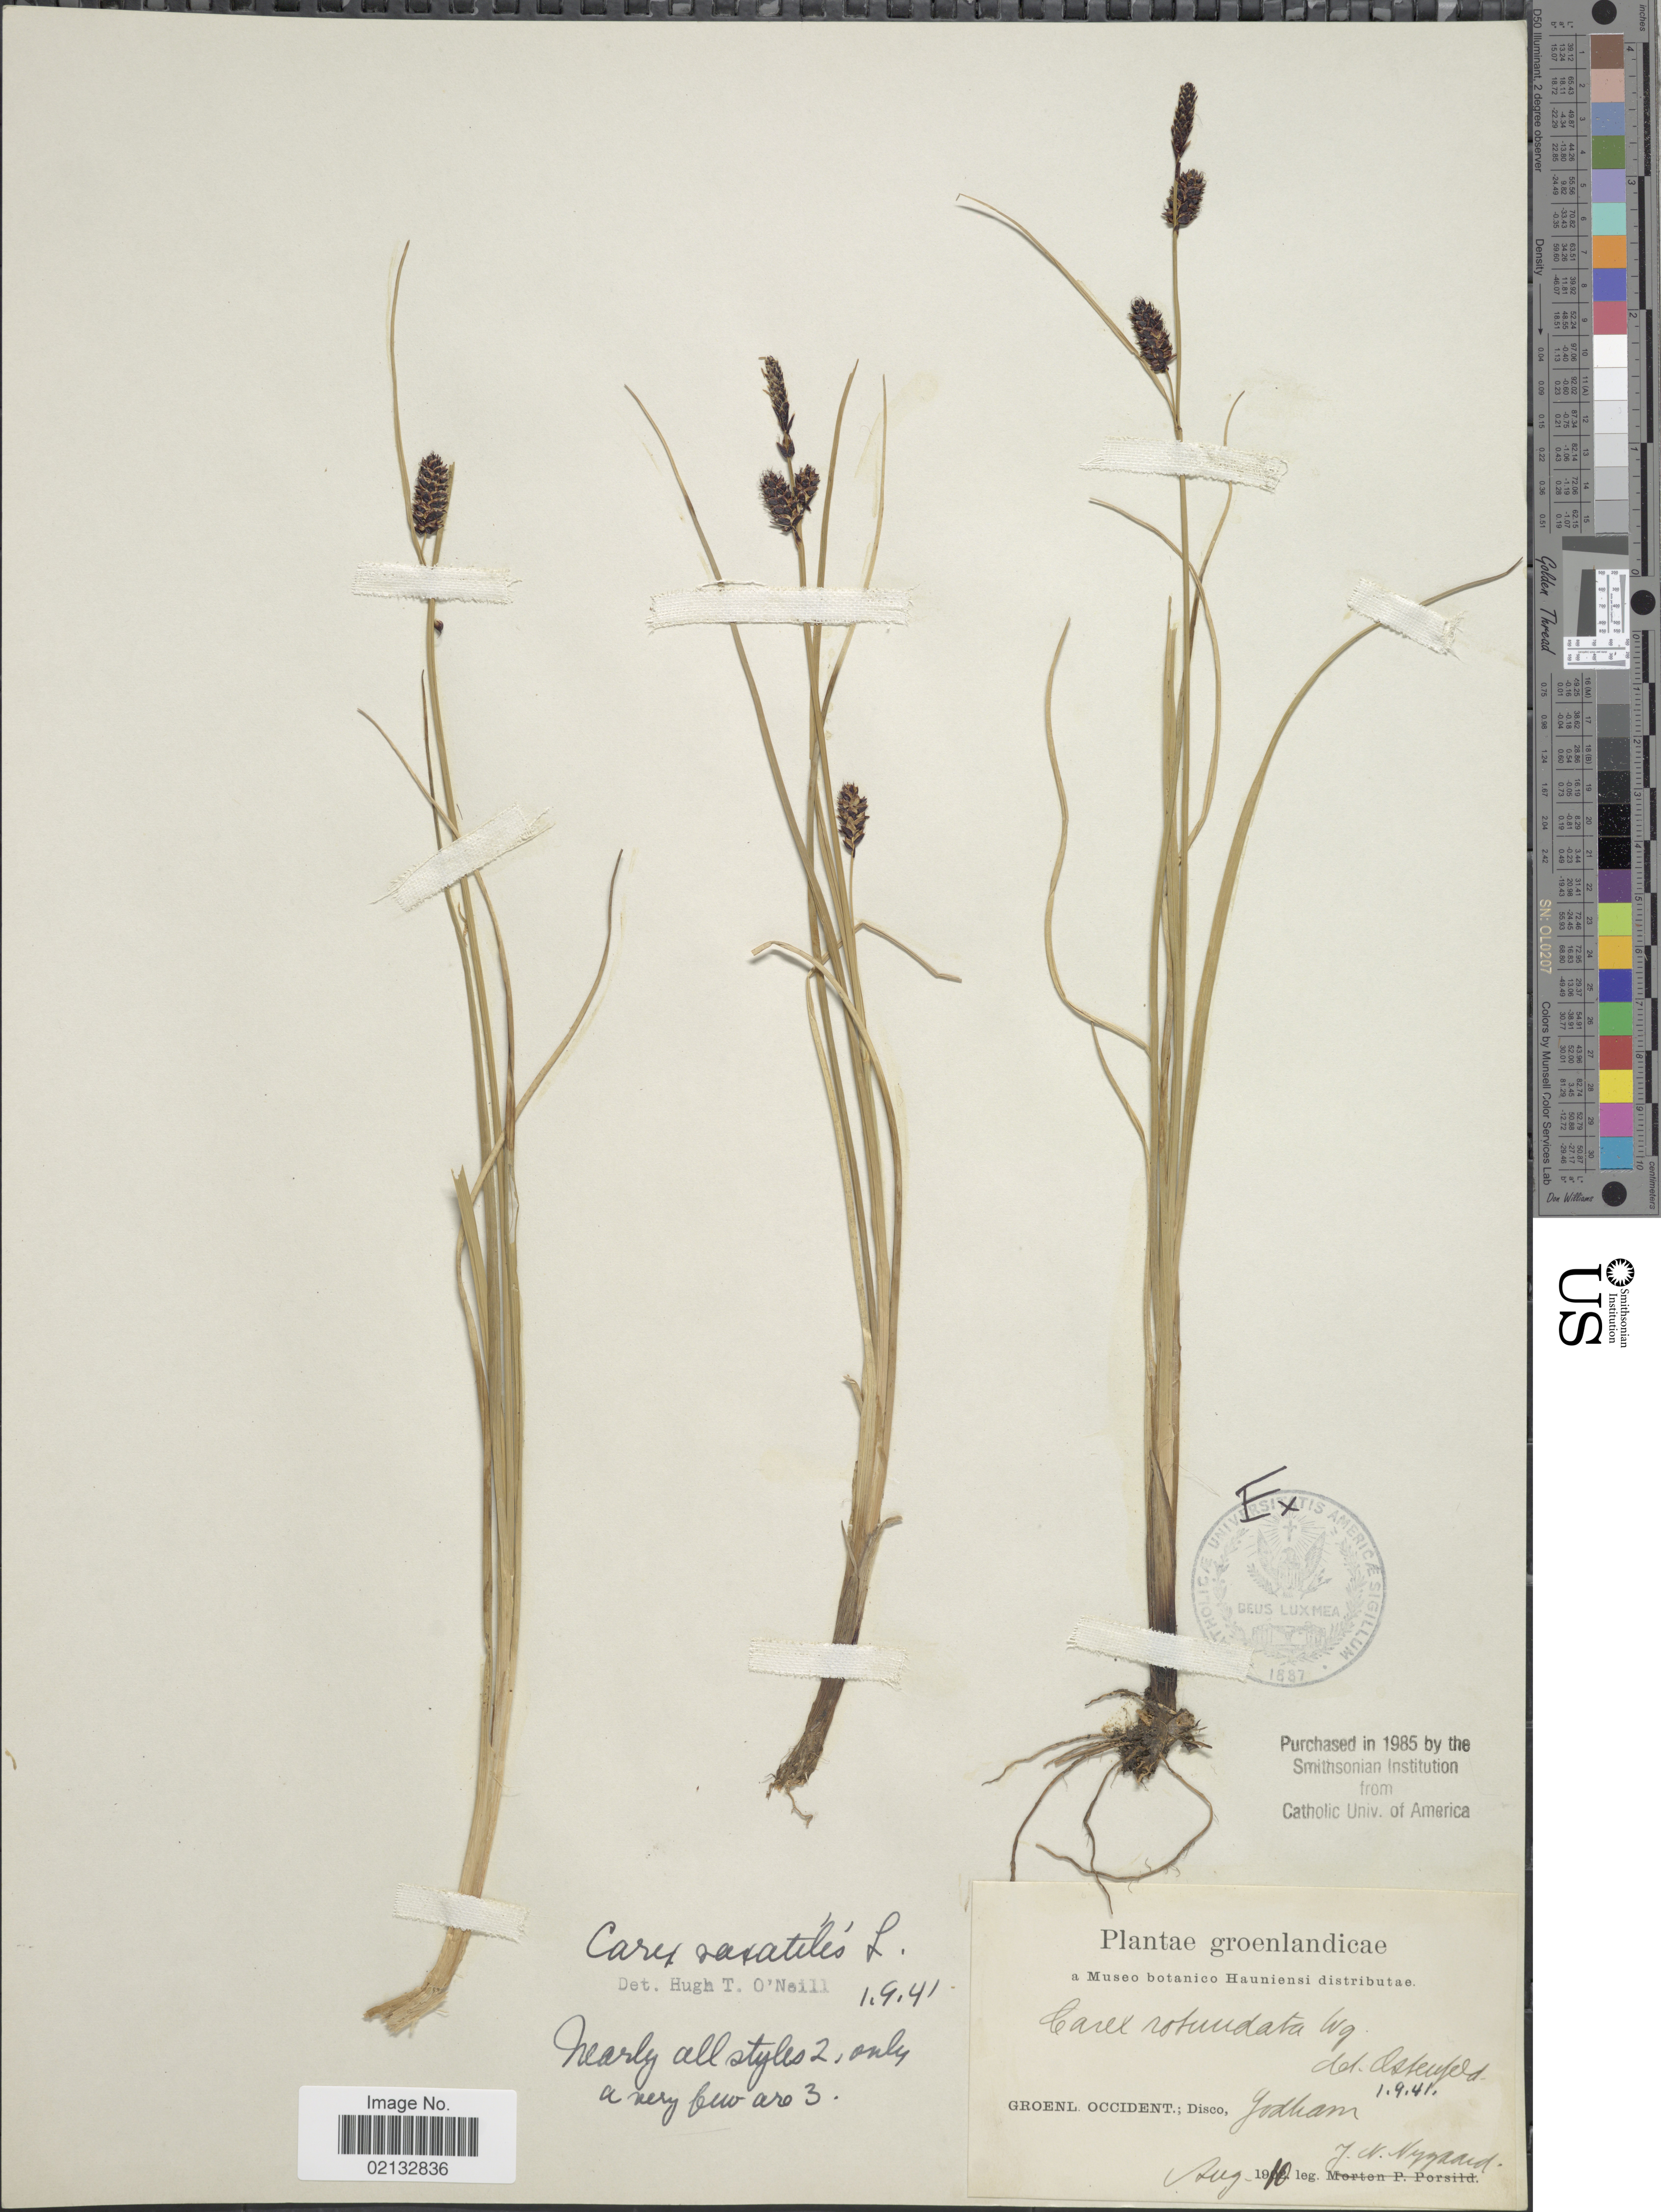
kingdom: Plantae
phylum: Tracheophyta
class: Liliopsida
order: Poales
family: Cyperaceae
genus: Carex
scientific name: Carex saxatilis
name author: L.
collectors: J. Nygaard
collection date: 1910-08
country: Greenland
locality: Groenlandicae. Groenl. Occident.; Disco, Godhavn